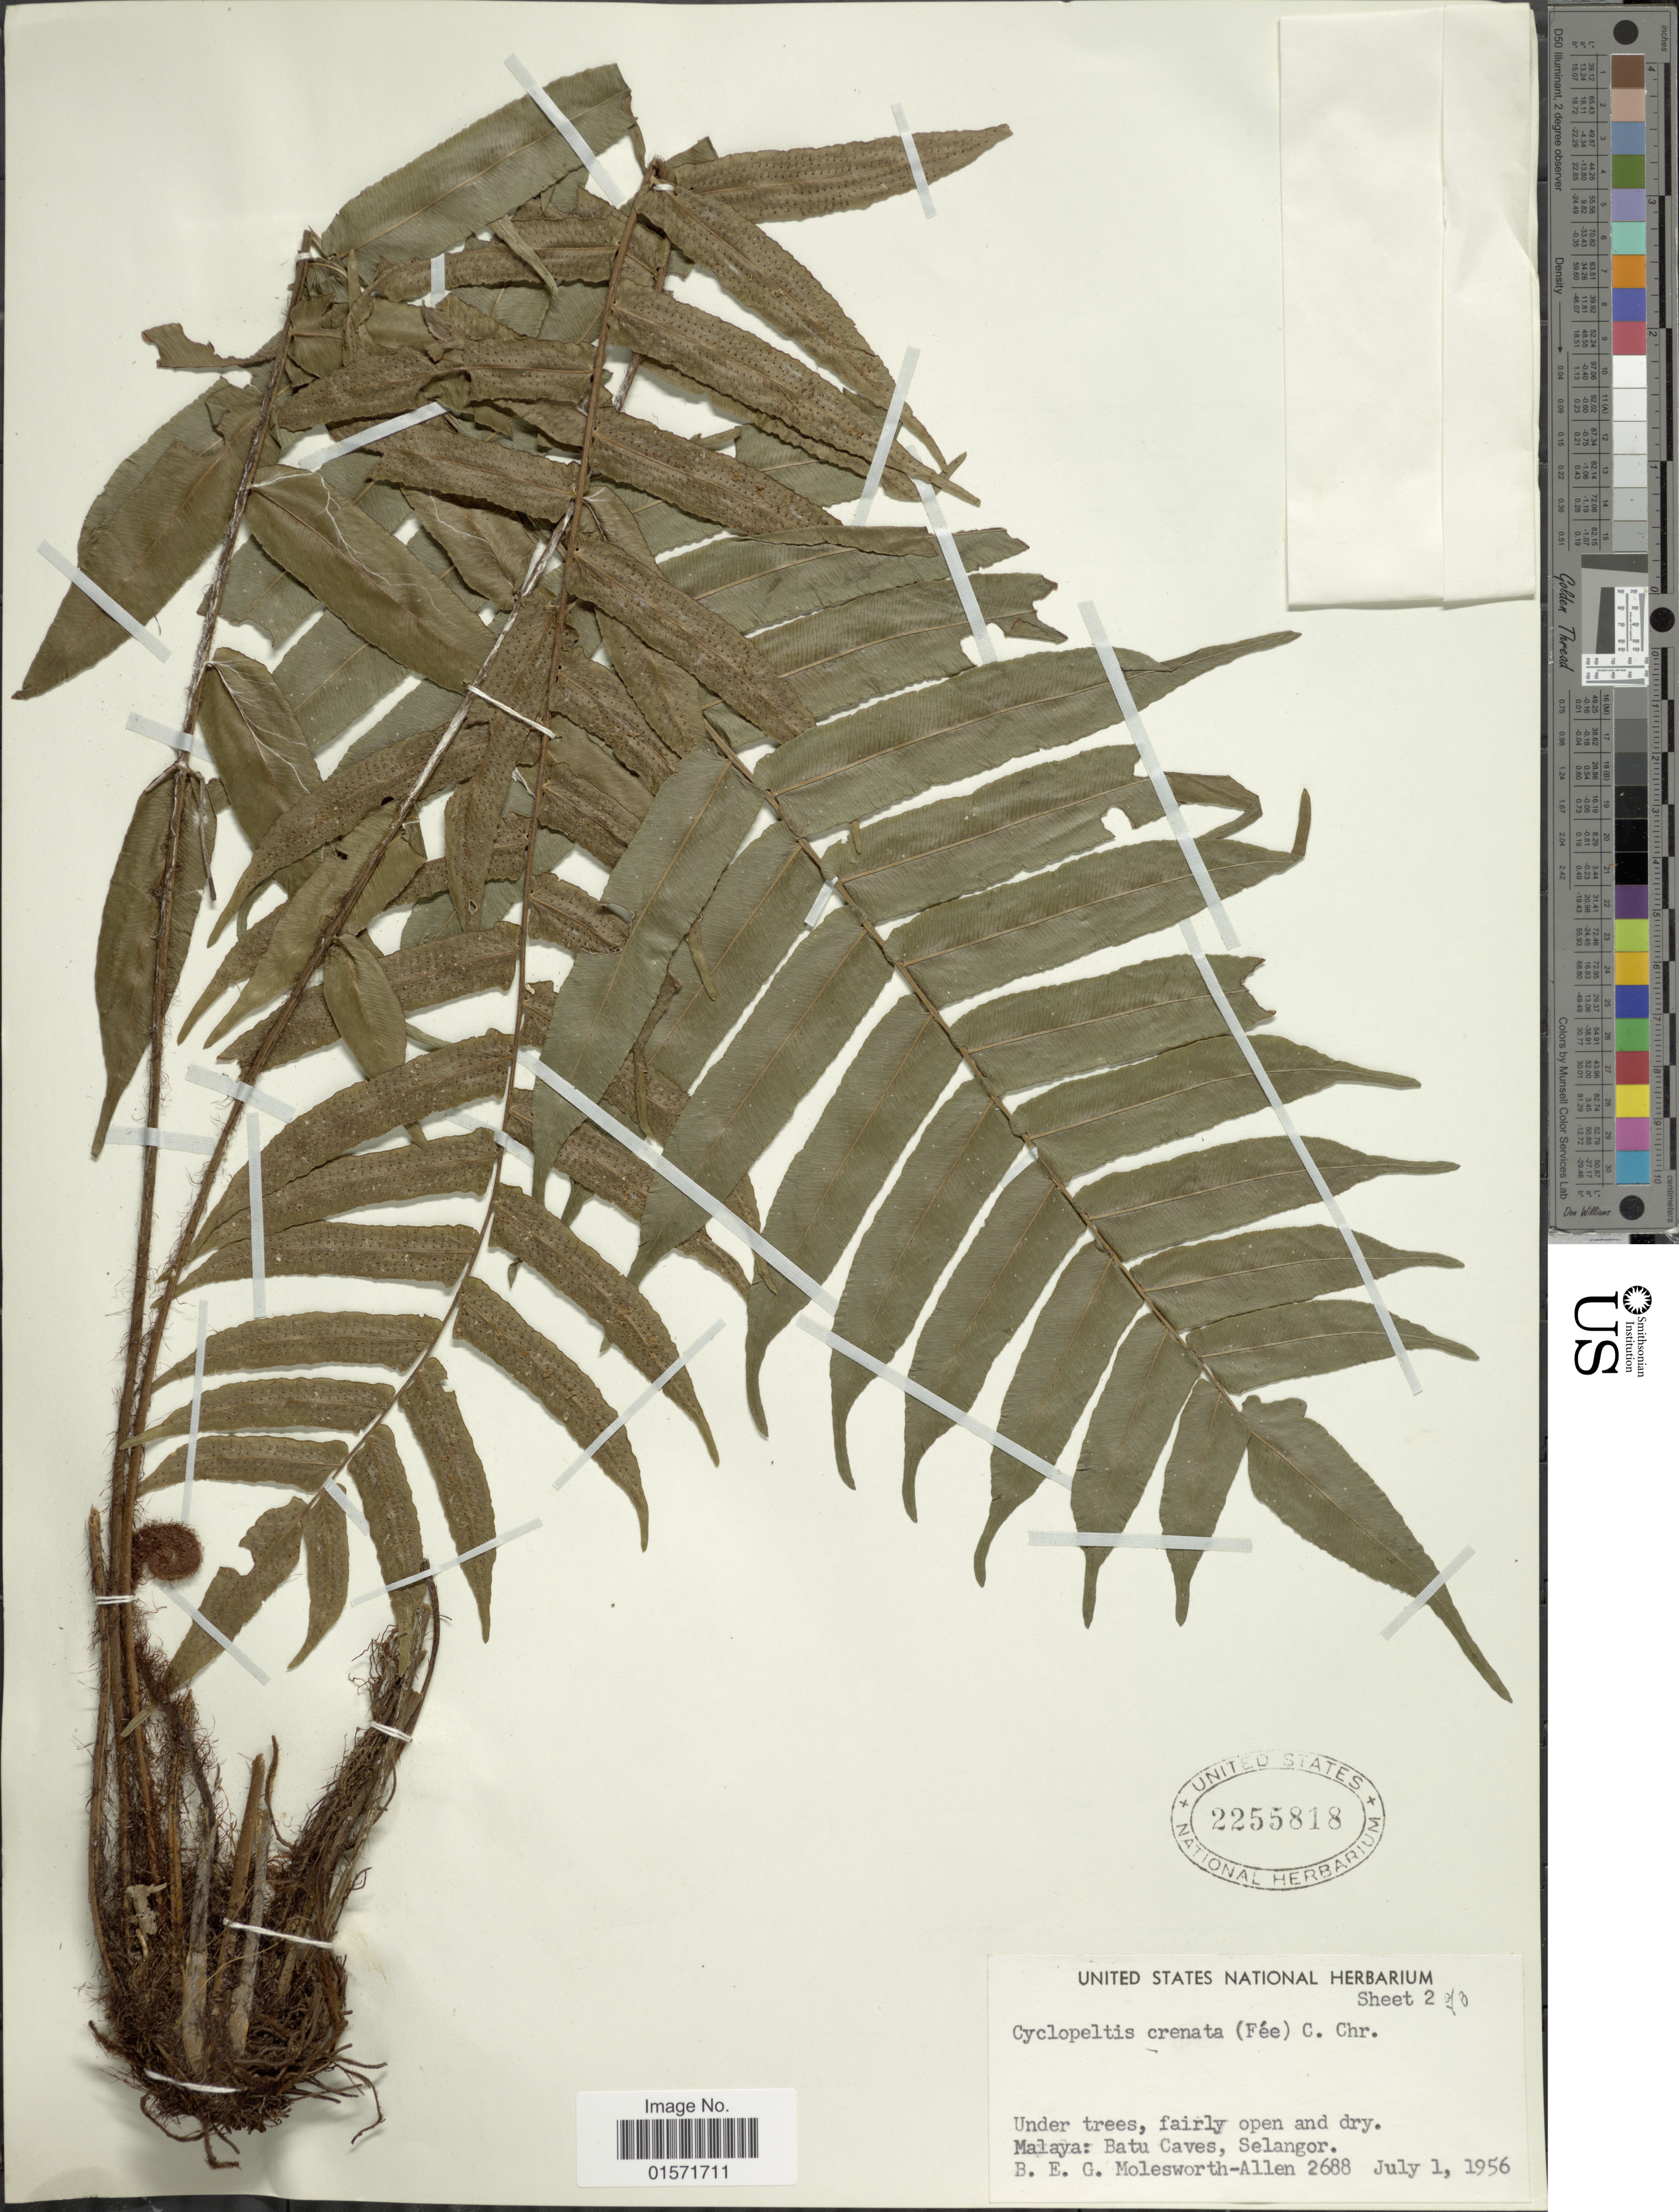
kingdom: Plantae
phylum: Tracheophyta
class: Polypodiopsida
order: Polypodiales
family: Lomariopsidaceae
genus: Cyclopeltis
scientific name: Cyclopeltis crenata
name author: (Fée) C. Chr.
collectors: B. E. G. Molesworth-Allen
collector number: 2688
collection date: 1956-07-01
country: Malaysia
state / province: Selangor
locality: Malaya: Batu Caves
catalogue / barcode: US 2255818